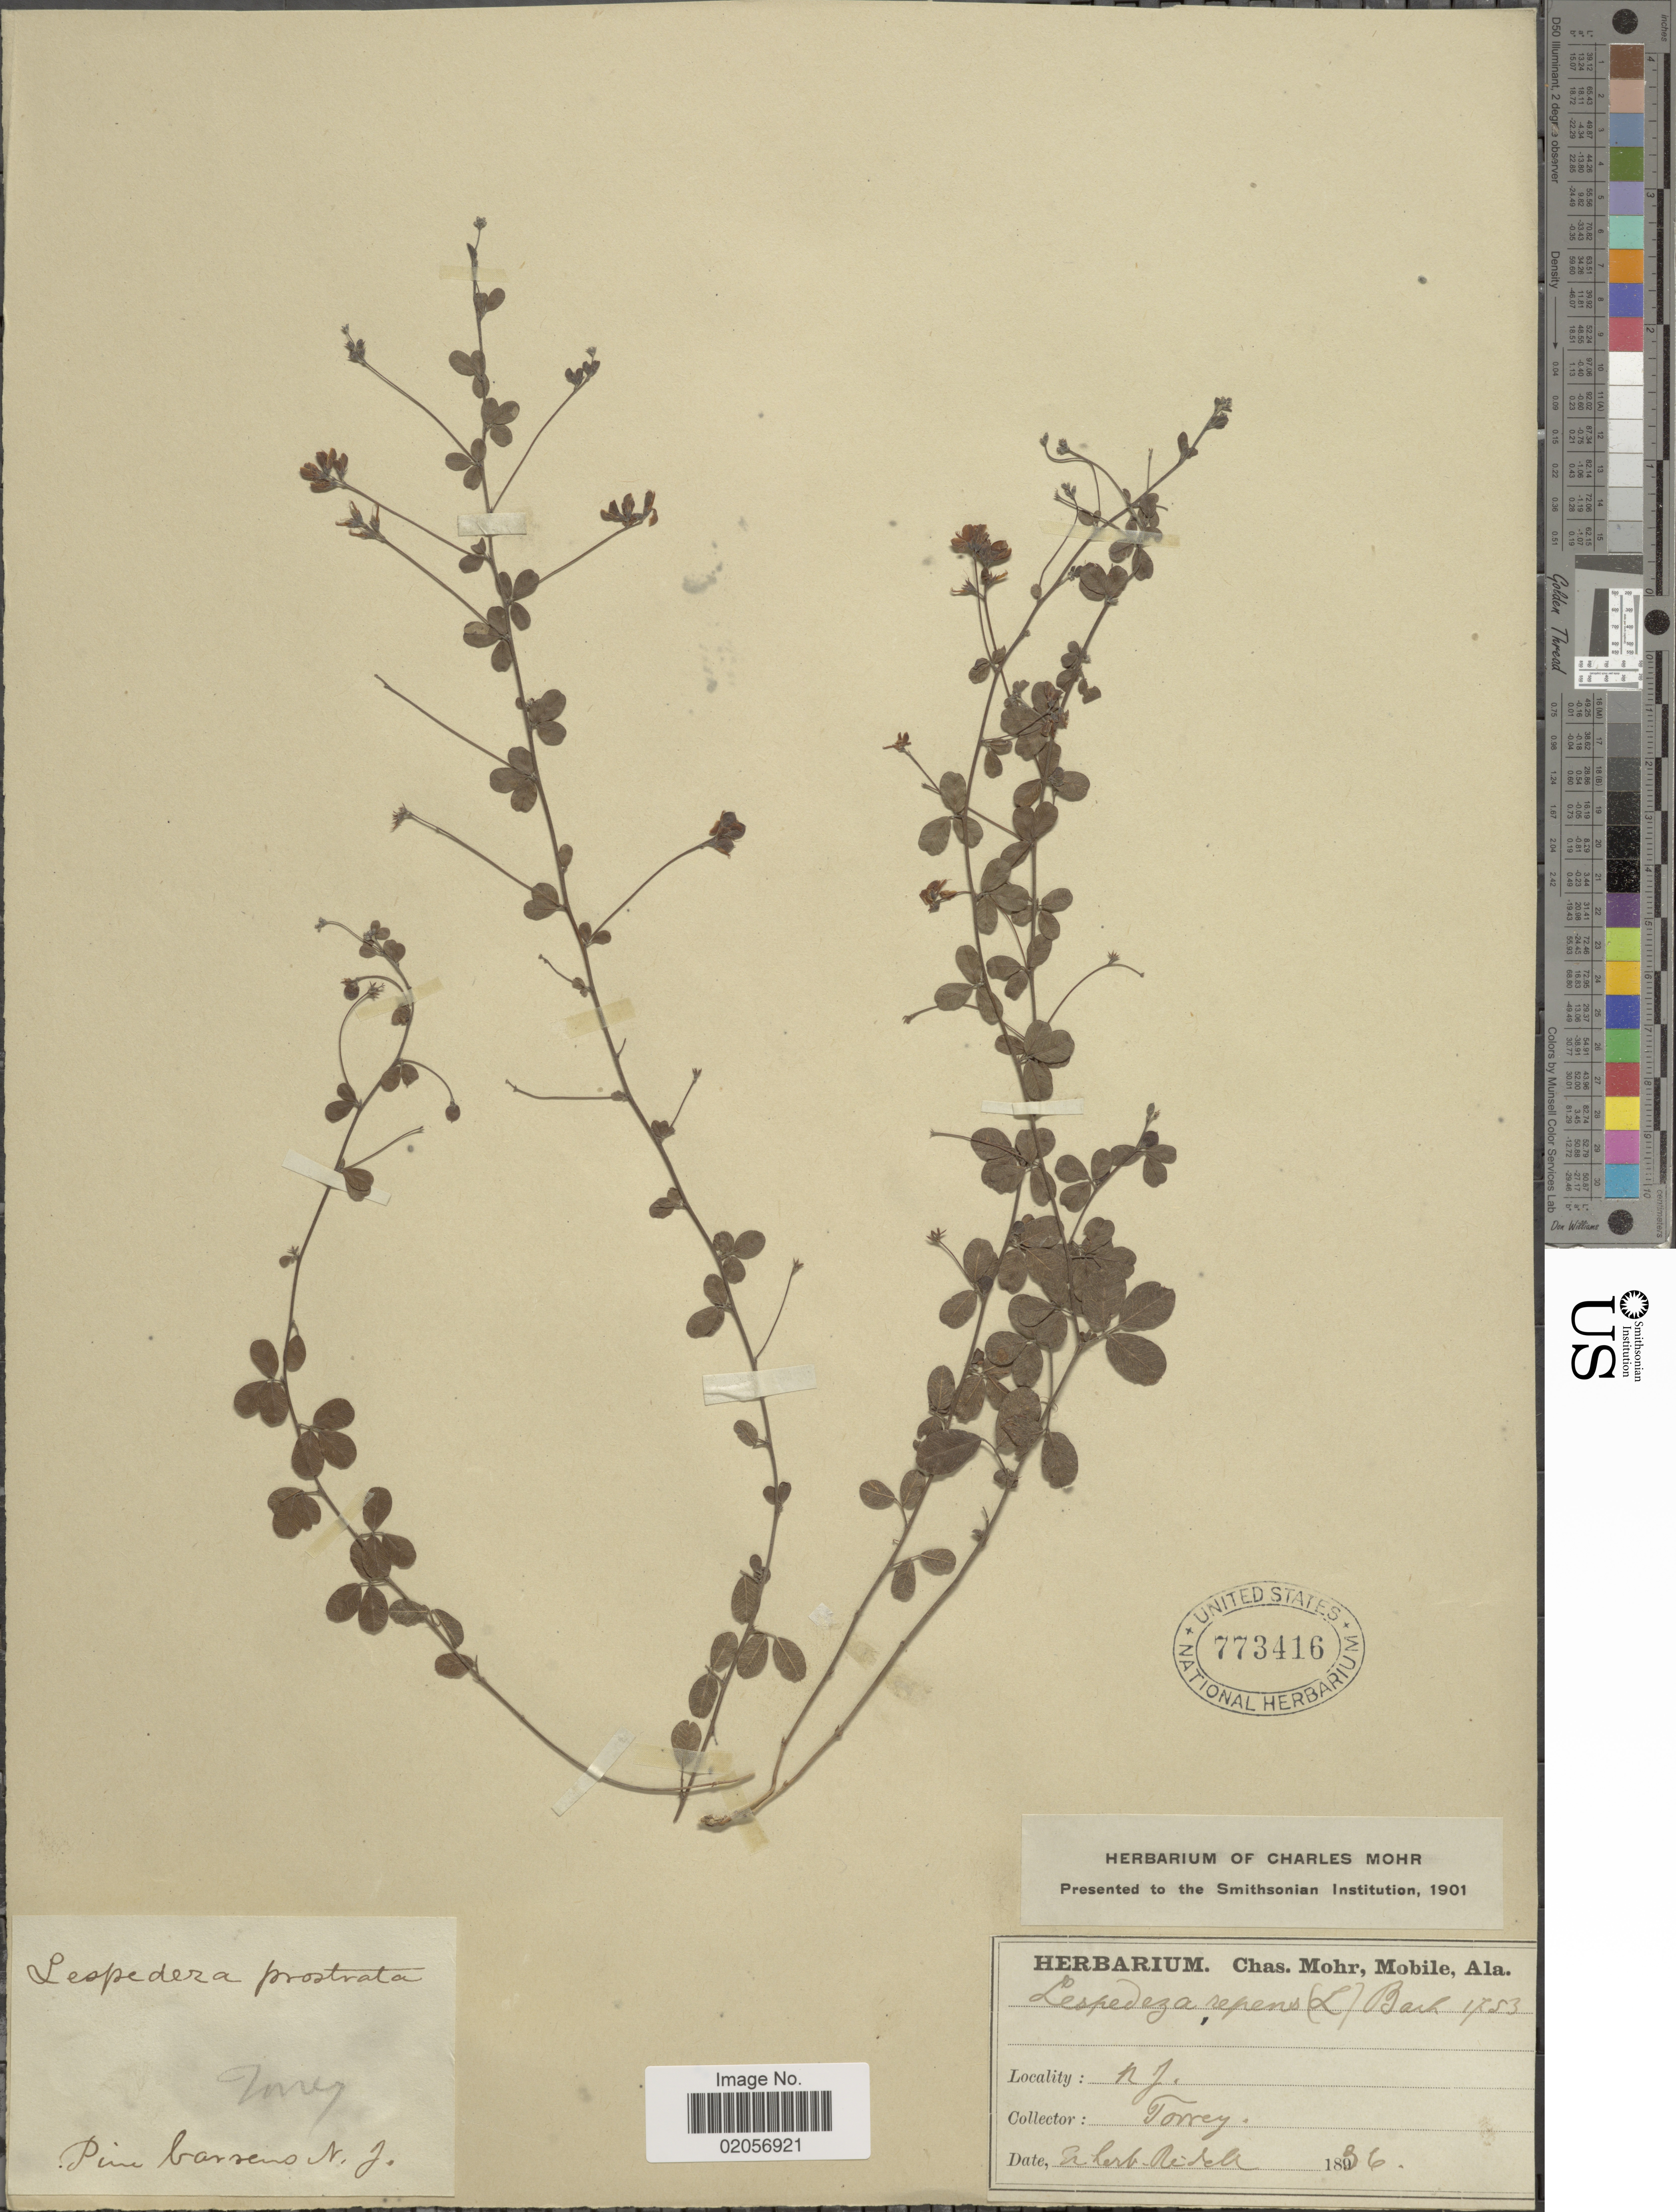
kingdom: Plantae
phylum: Tracheophyta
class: Magnoliopsida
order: Fabales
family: Fabaceae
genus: Lespedeza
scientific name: Lespedeza repens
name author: (L.) W.P.C. Barton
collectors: J. Torrey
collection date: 1836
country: United States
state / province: New Jersey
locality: Pine barrens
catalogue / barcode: US 773416